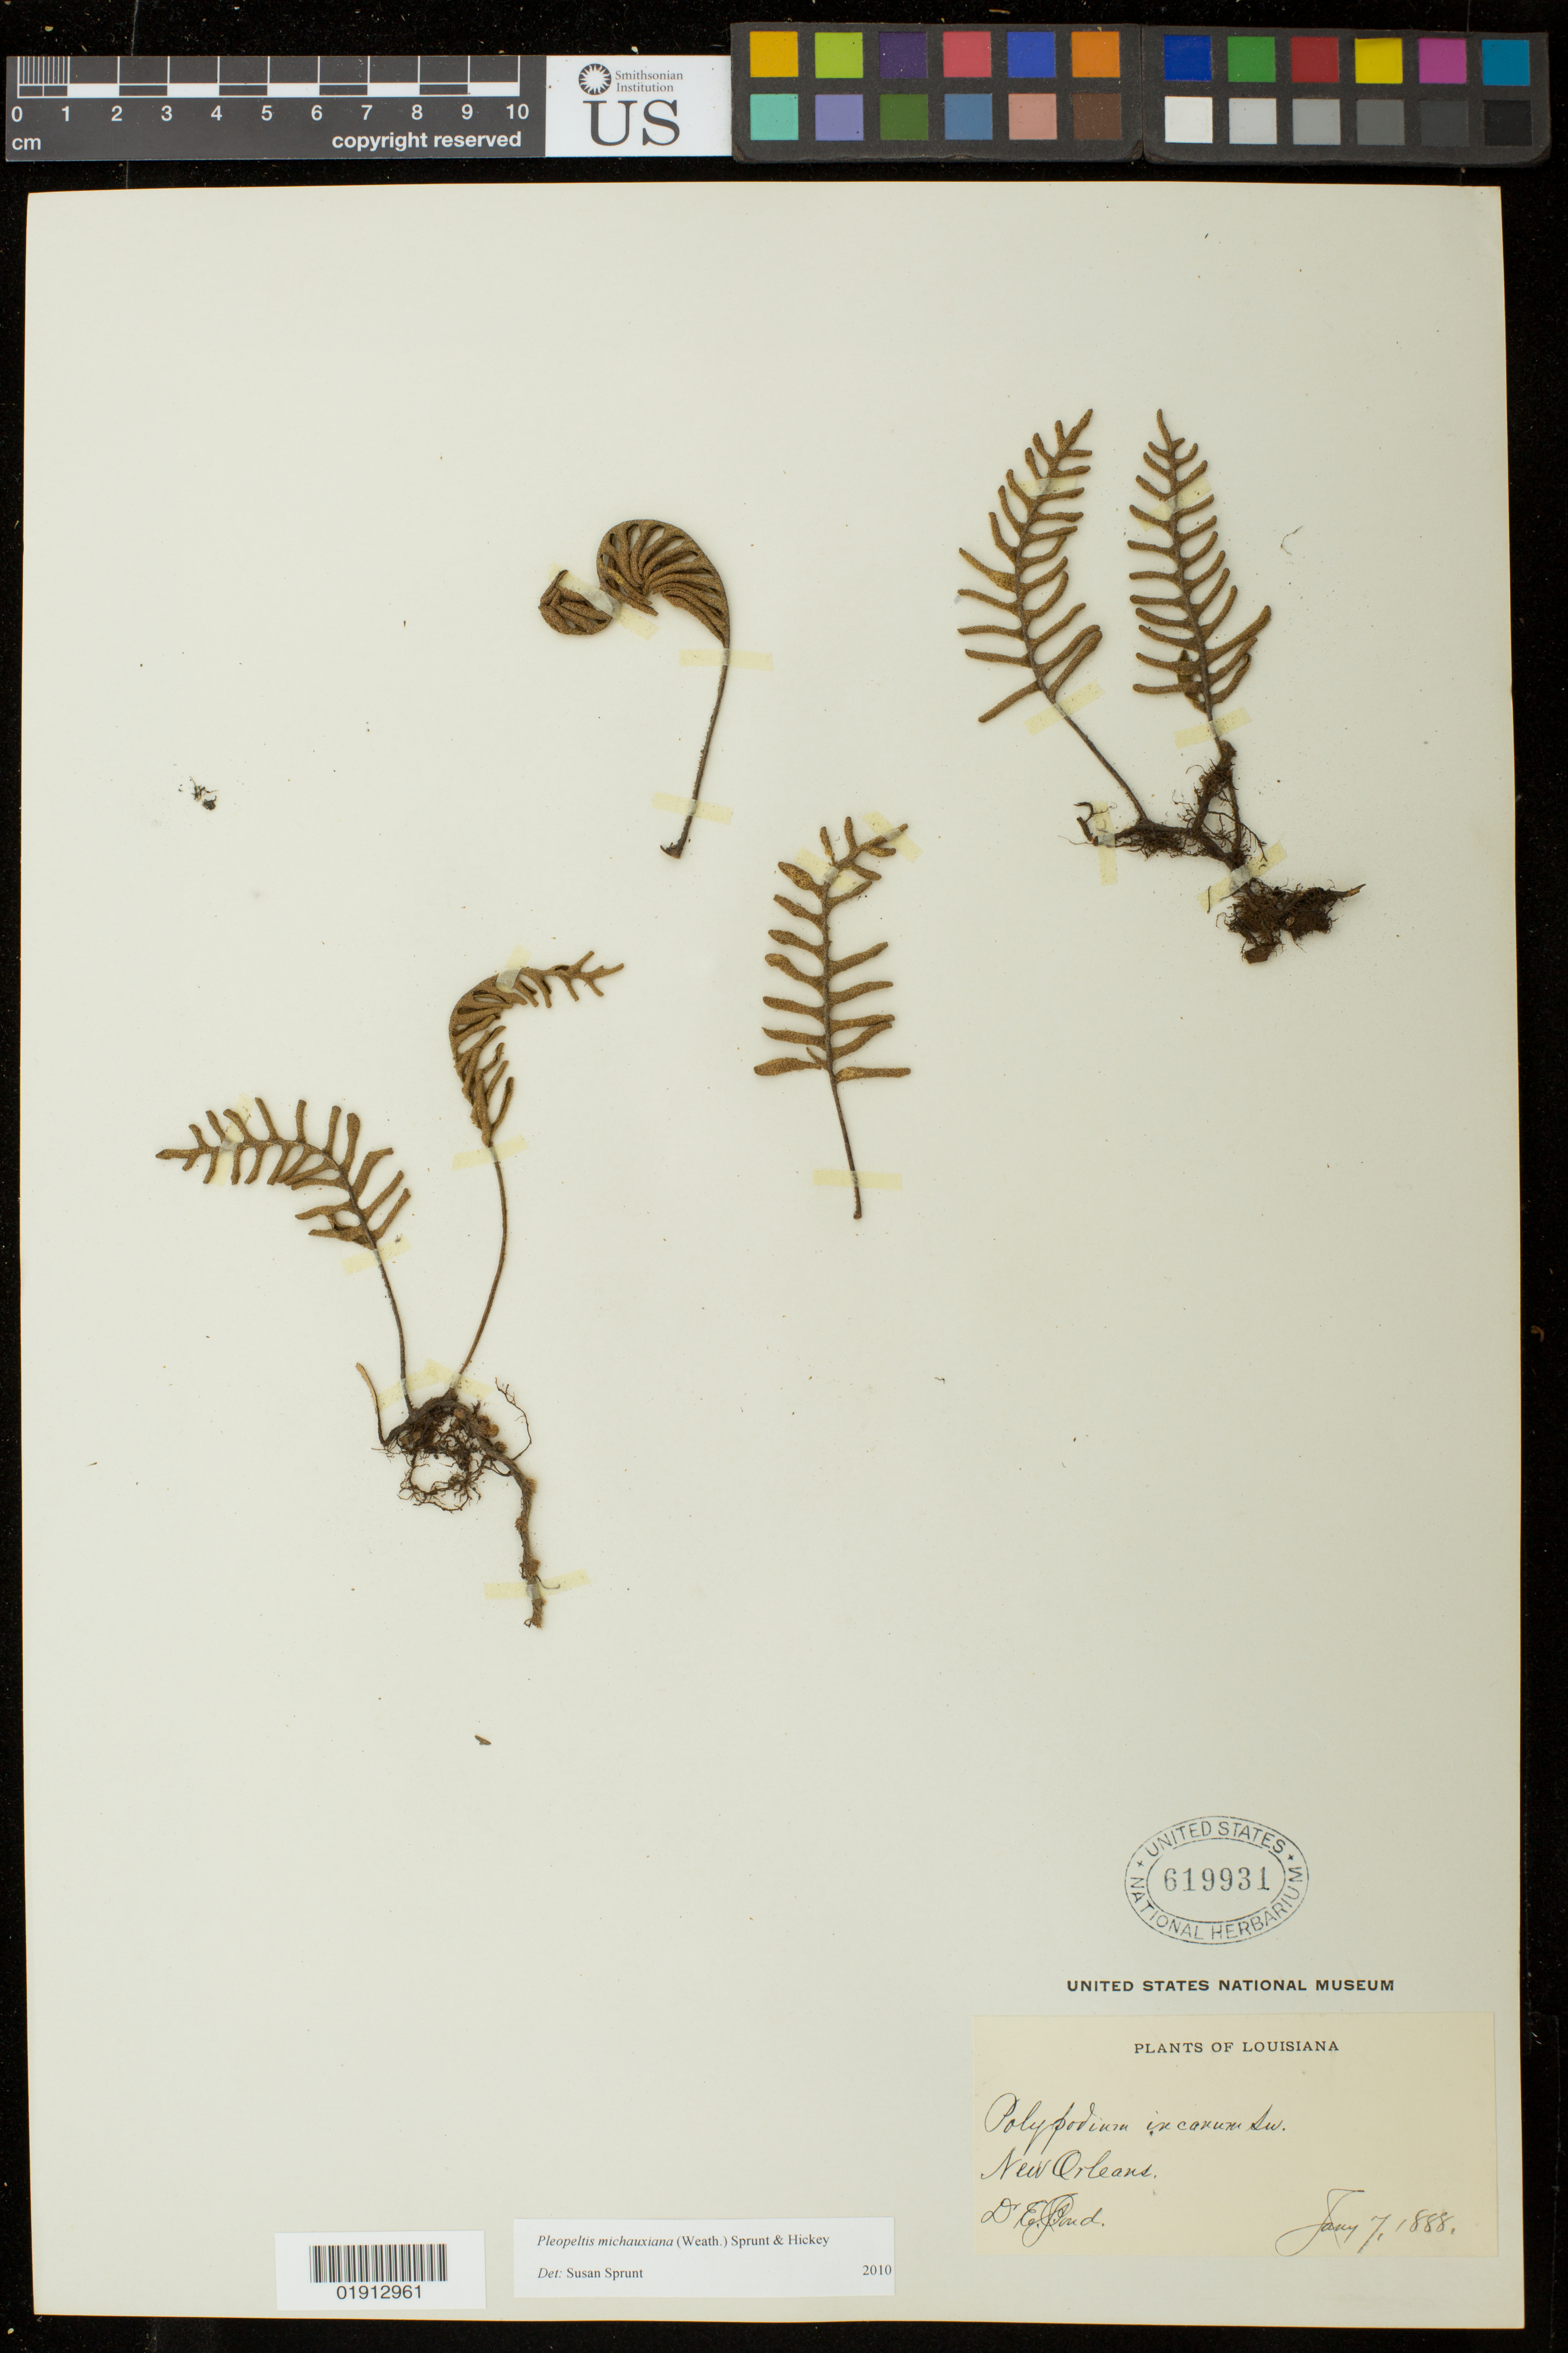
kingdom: Plantae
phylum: Tracheophyta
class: Polypodiopsida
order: Polypodiales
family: Polypodiaceae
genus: Pleopeltis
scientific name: Pleopeltis michauxiana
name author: (Weath.) Hickey & Sprunt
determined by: Sprunt, S. V.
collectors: E. Pond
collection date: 1888-01-27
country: United States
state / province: Louisiana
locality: New Orleans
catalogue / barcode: US 619931